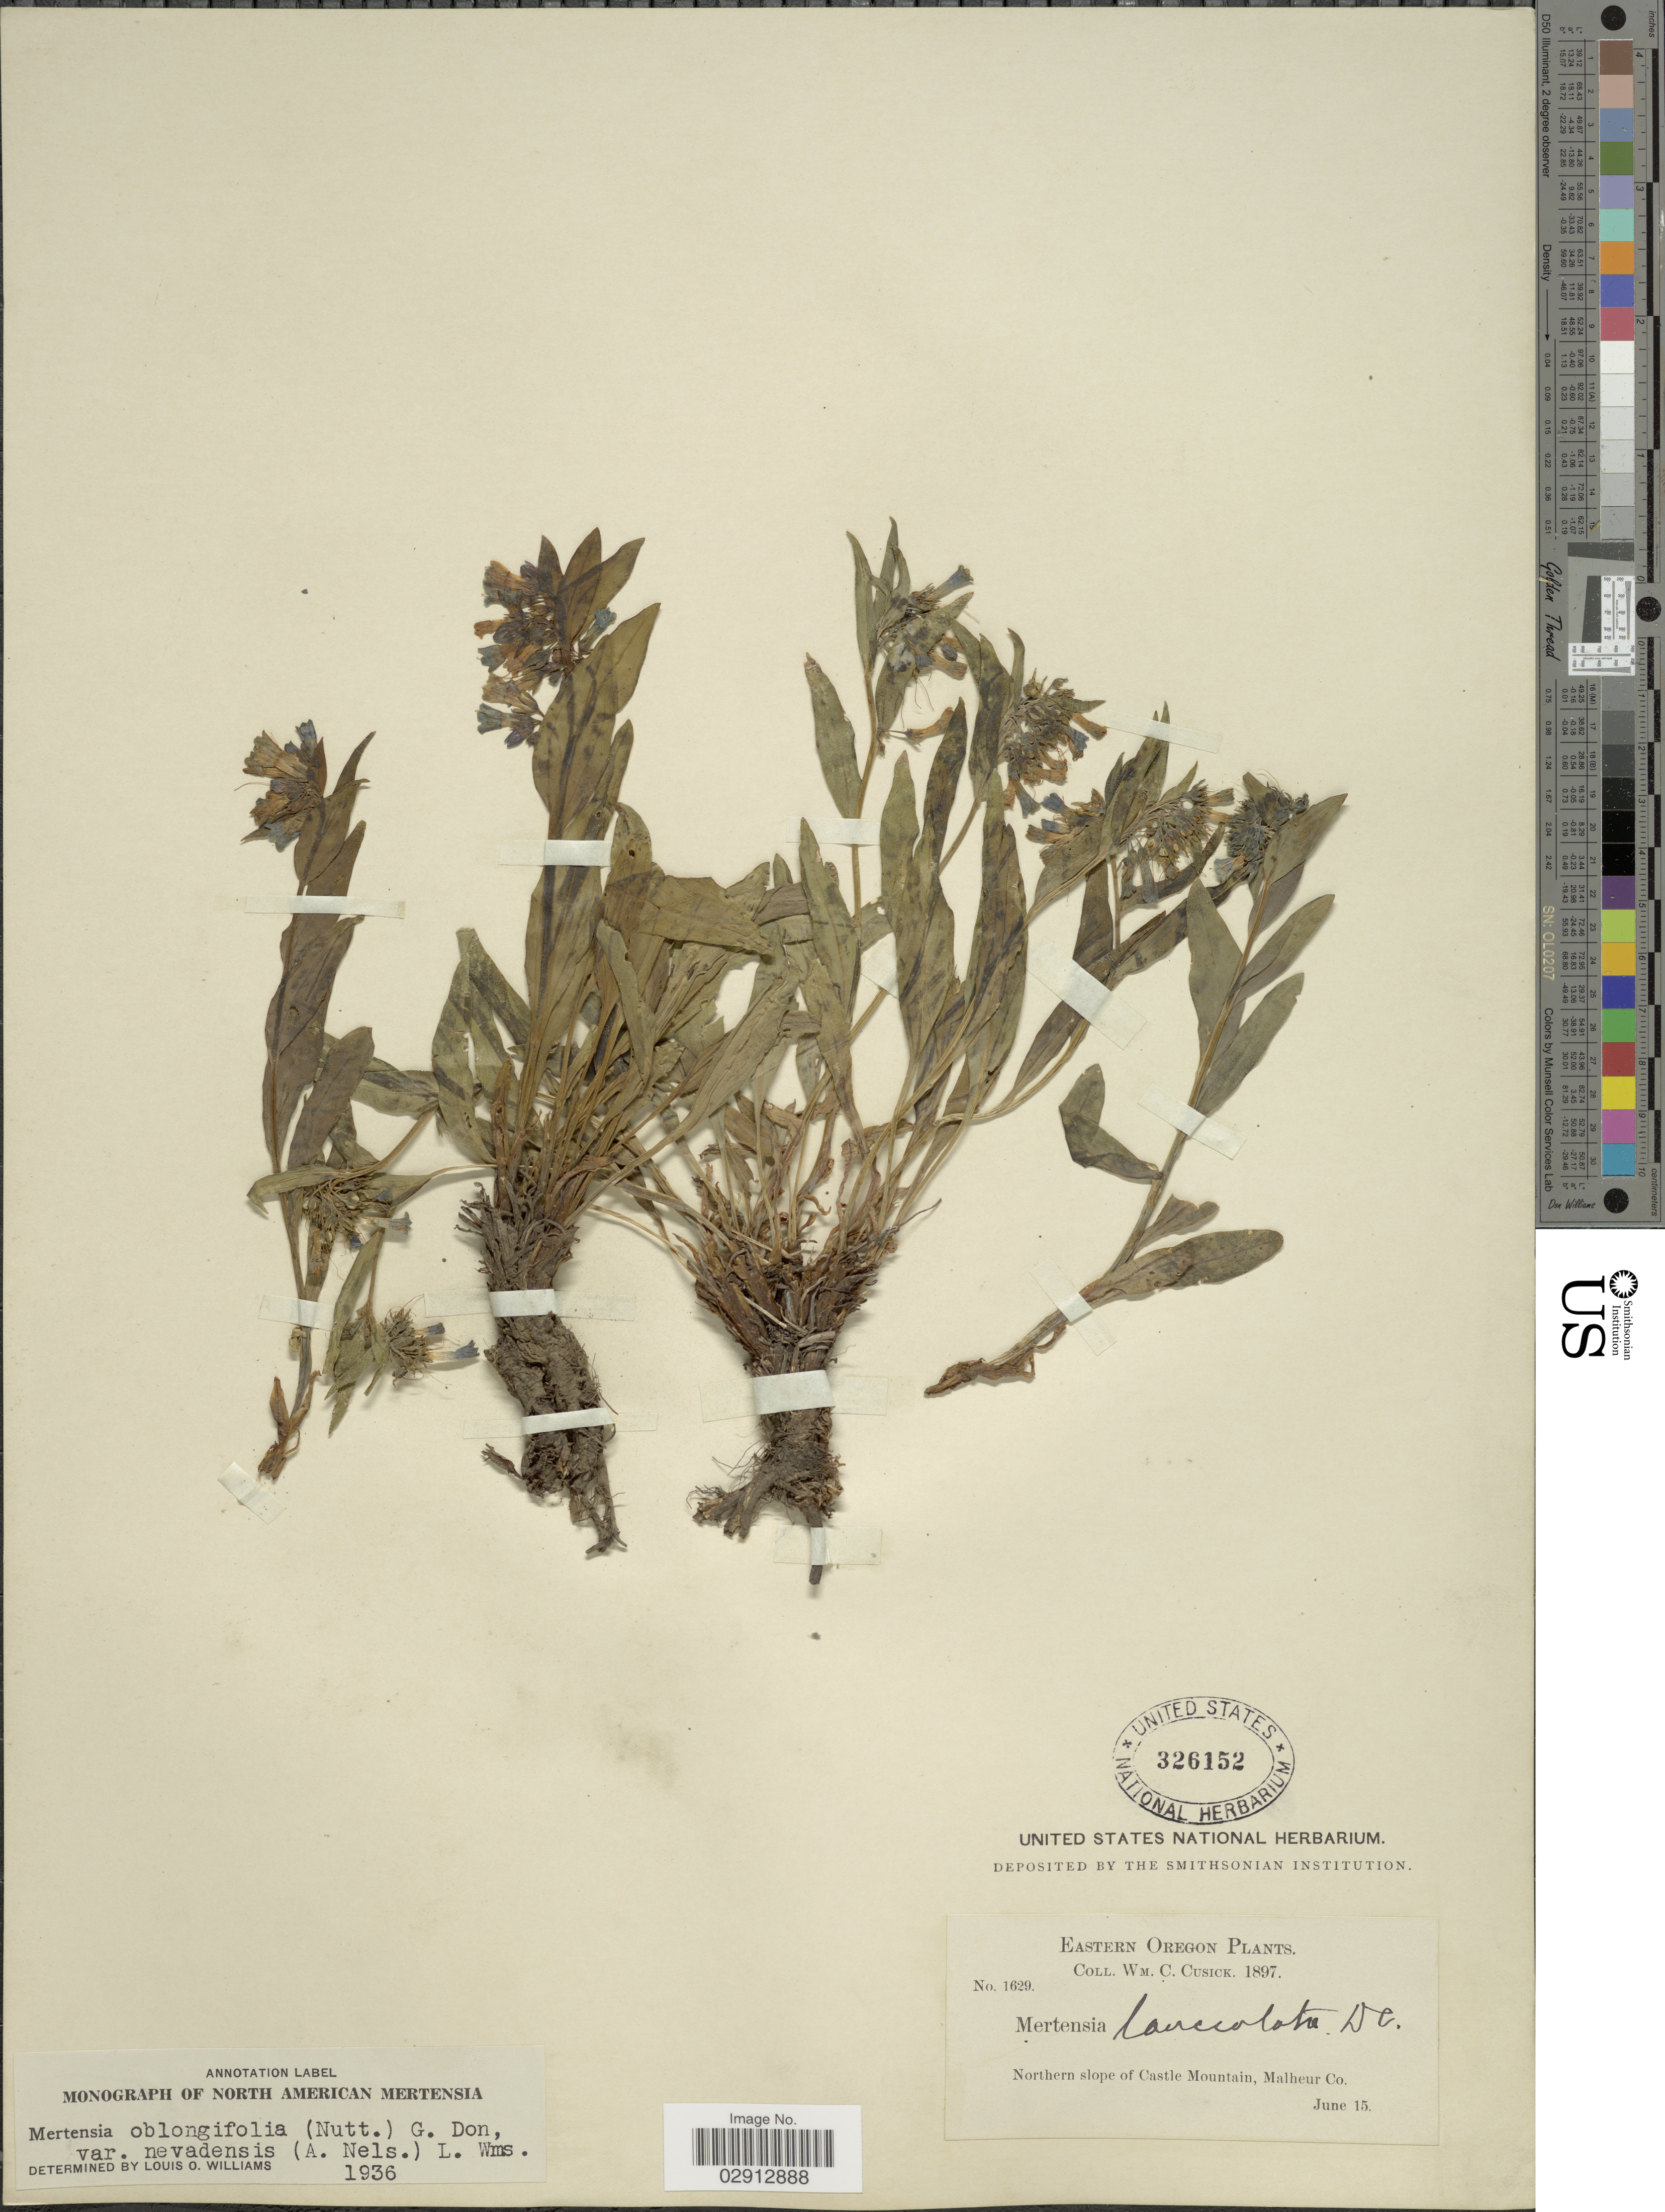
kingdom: Plantae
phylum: Tracheophyta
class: Magnoliopsida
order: Boraginales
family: Boraginaceae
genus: Mertensia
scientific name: Mertensia oblongifolia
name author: (Nutt.) G. Don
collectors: W. C. Cusick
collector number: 1629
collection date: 1897-06-15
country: United States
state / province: Oregon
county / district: Malheur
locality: Eastern Oregon. Northern slope of Castle Mountain, Malheur Co.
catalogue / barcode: US 326152